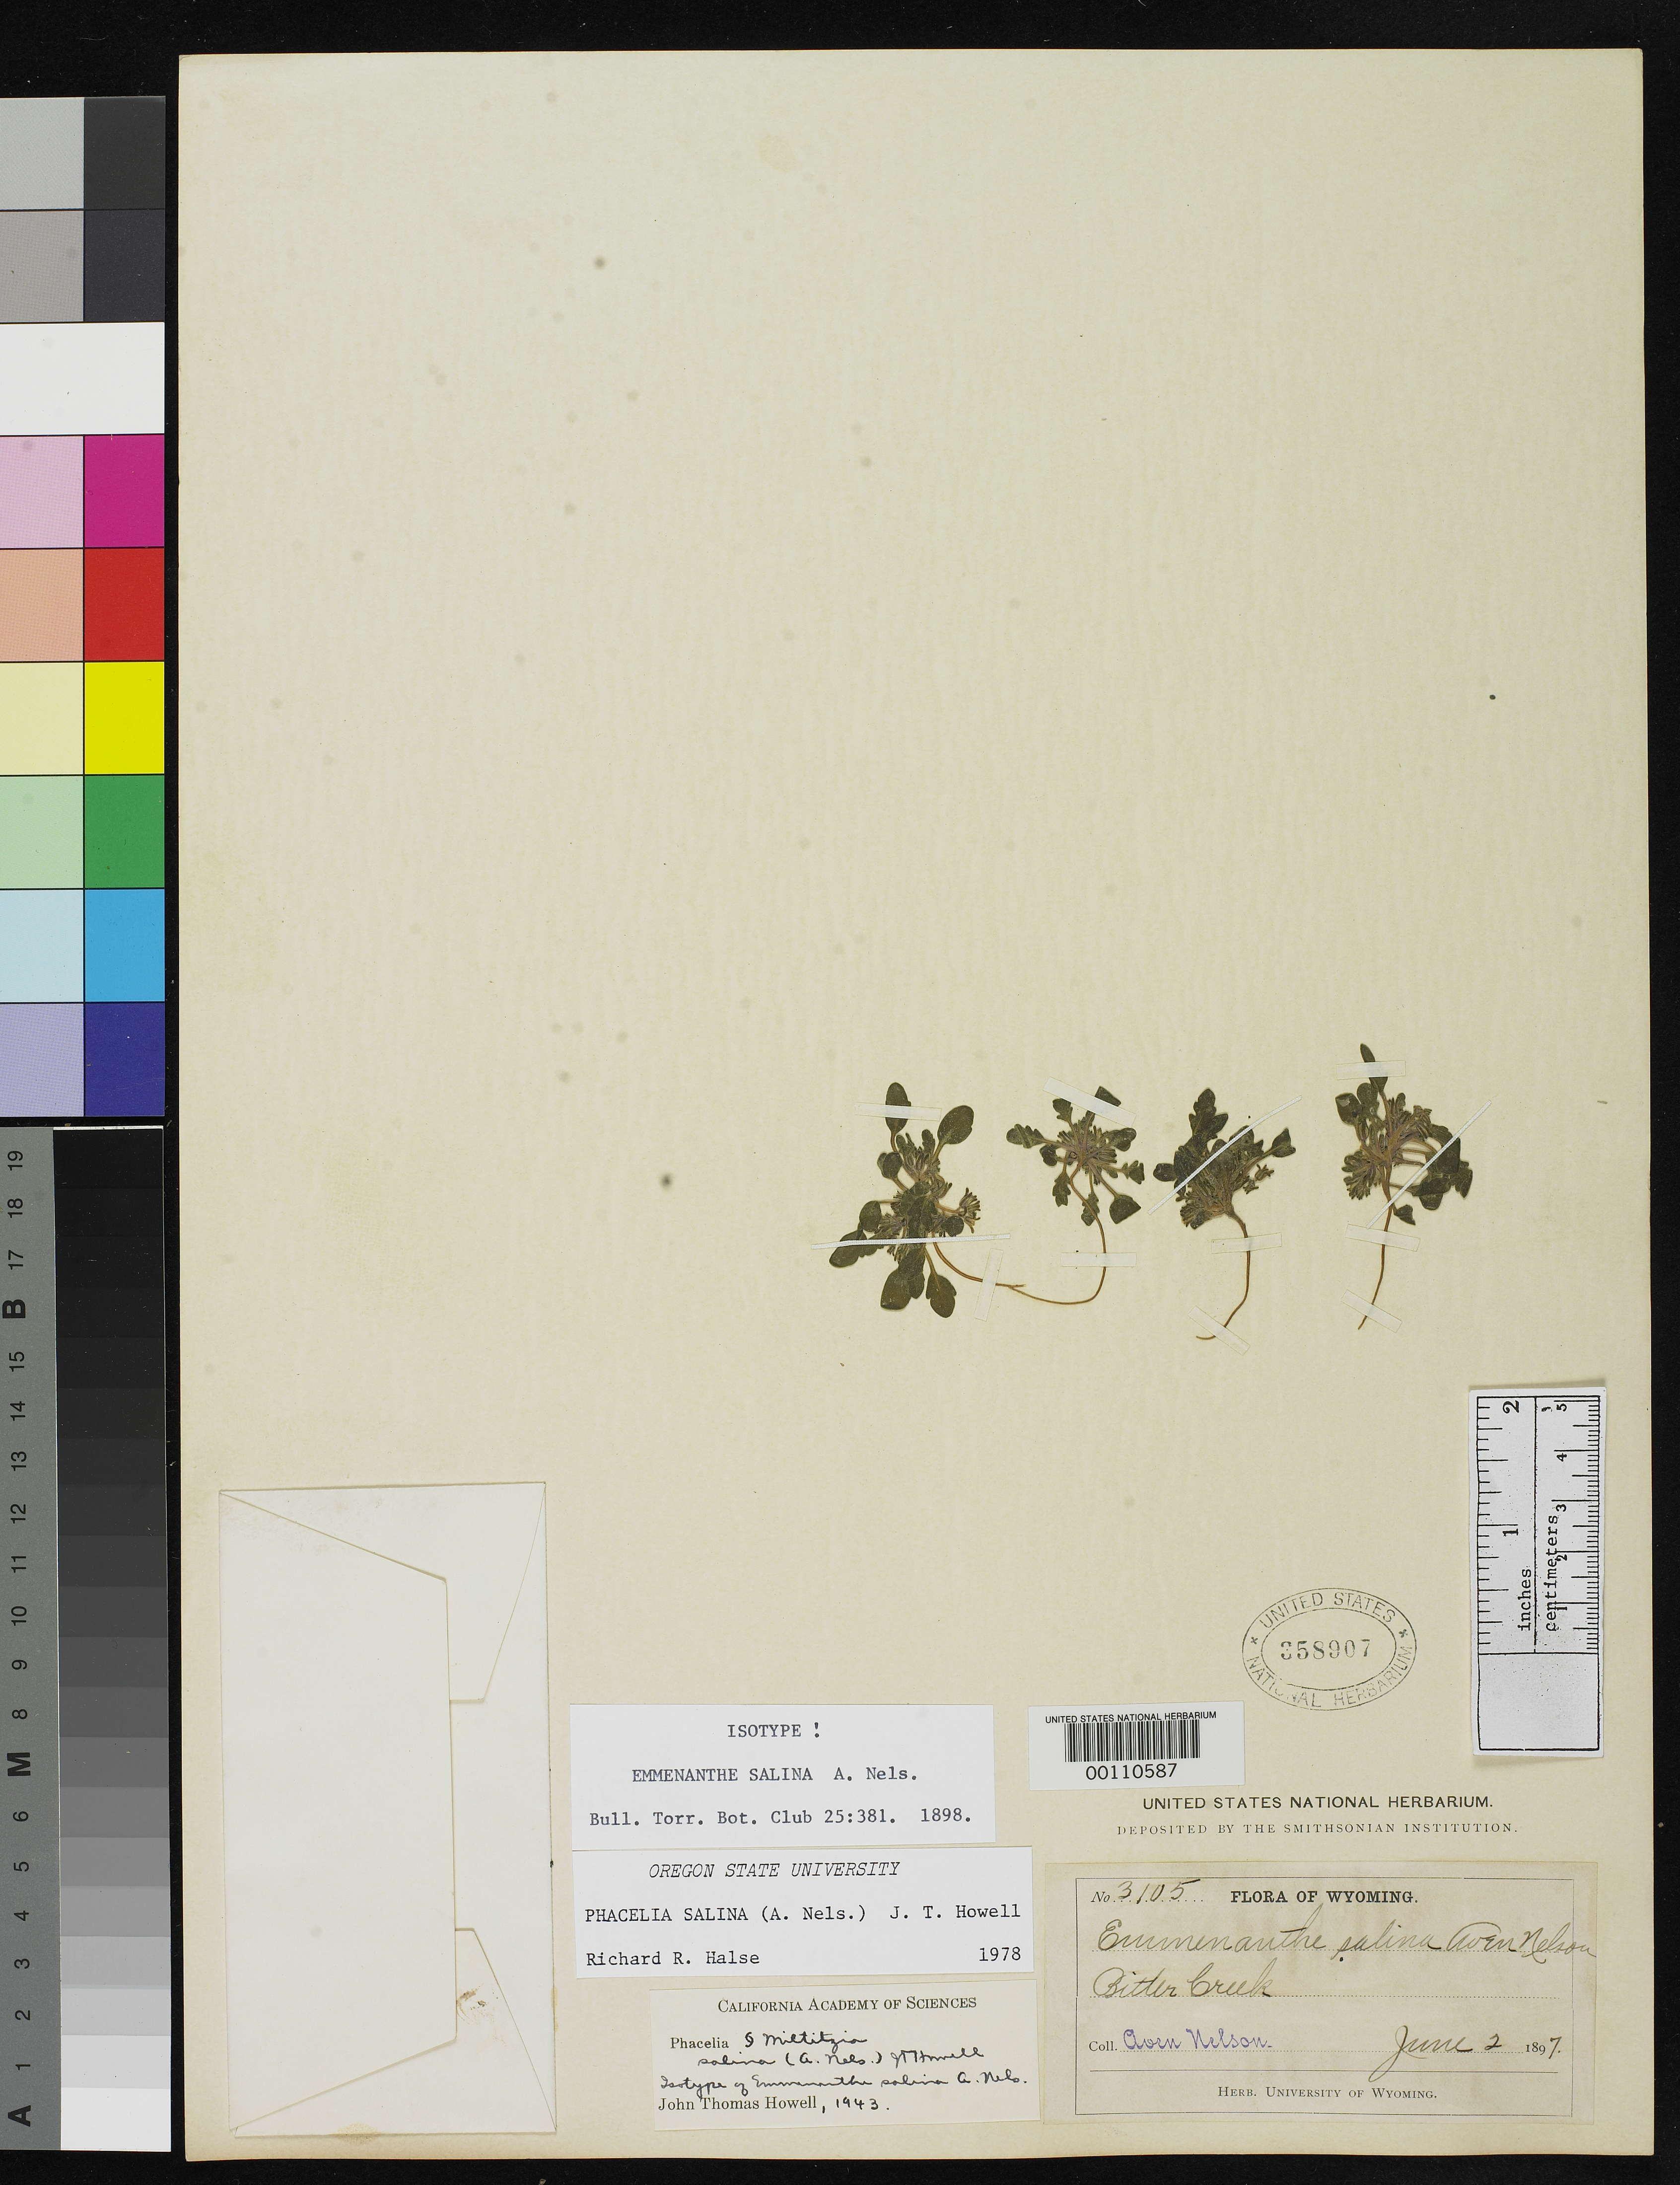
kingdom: Plantae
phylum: Tracheophyta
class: Magnoliopsida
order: Boraginales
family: Hydrophyllaceae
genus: Emmenanthe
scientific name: Emmenanthe salina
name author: A. Nelson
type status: Isotype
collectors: A. Nelson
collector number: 3105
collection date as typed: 02 Jun 1897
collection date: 1897-06-02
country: United States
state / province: Wyoming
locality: Bitter Creek.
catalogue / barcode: US 358907